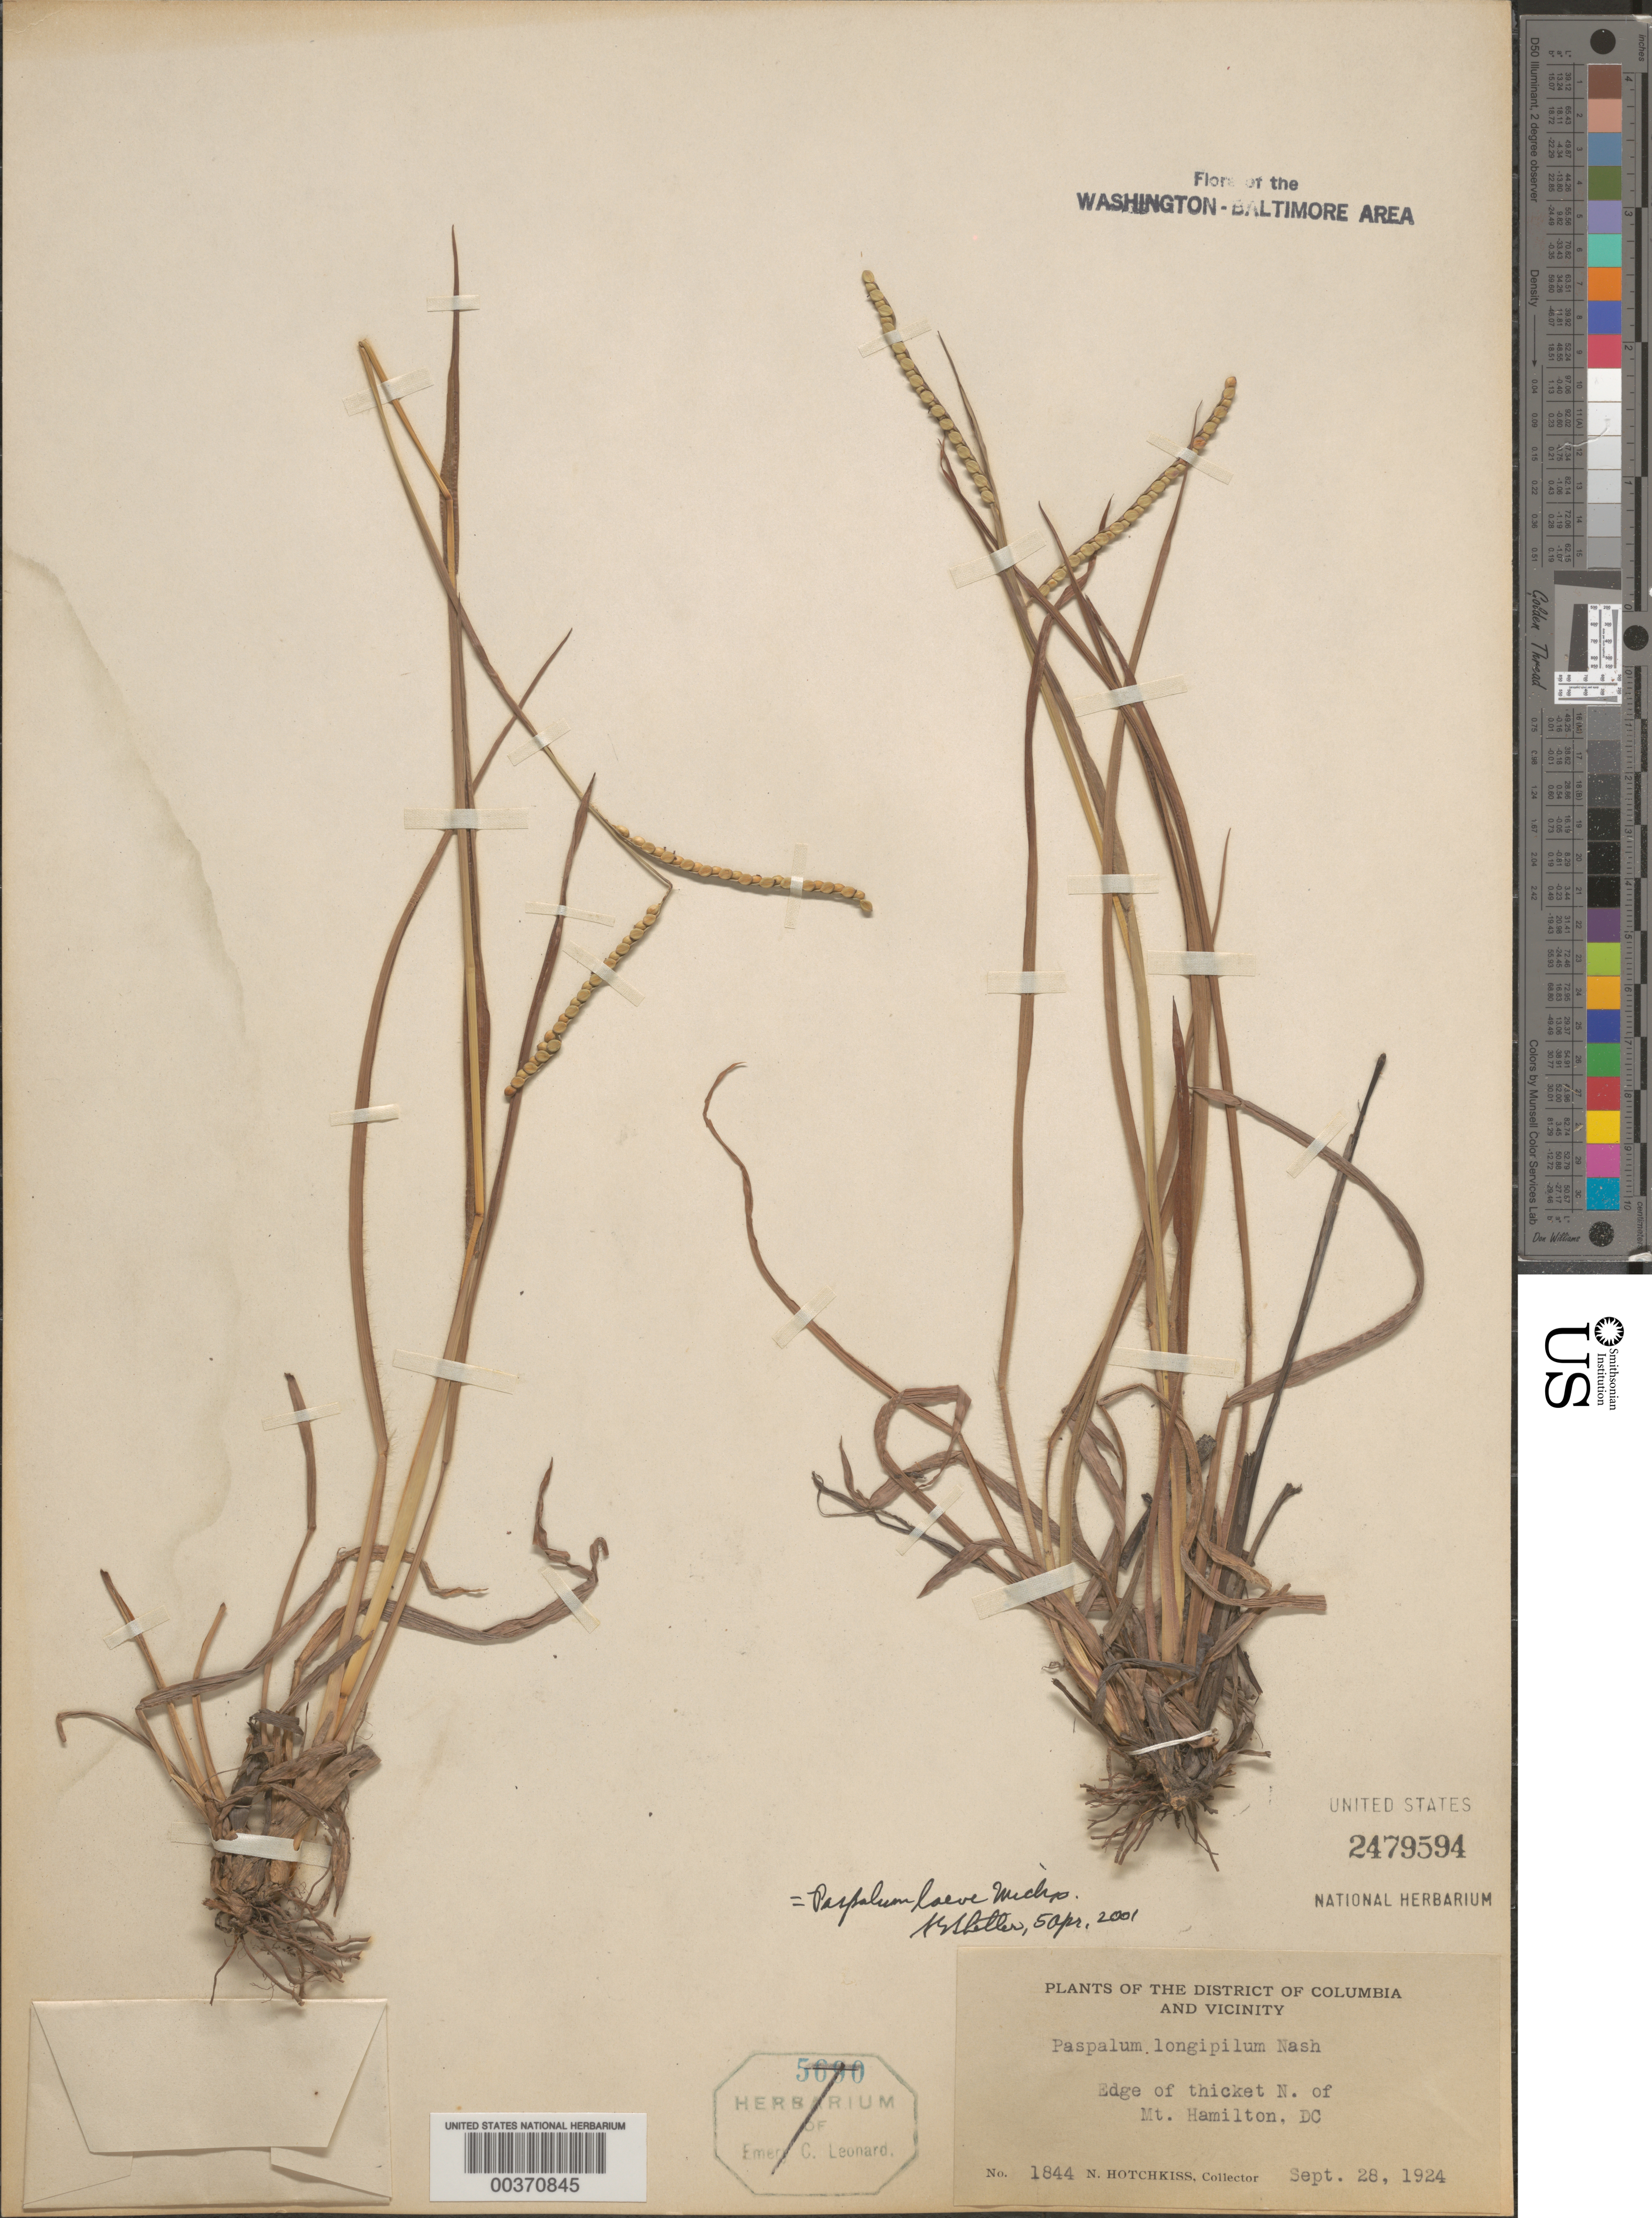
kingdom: Plantae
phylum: Tracheophyta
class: Liliopsida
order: Poales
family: Poaceae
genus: Paspalum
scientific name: Paspalum laeve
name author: Michx.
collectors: N. Hotchkiss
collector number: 1844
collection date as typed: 28 Sep 1924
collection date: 1924-09-28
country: United States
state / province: District of Columbia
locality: Mt Hamilton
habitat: Edge of thicket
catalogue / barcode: US 2479594